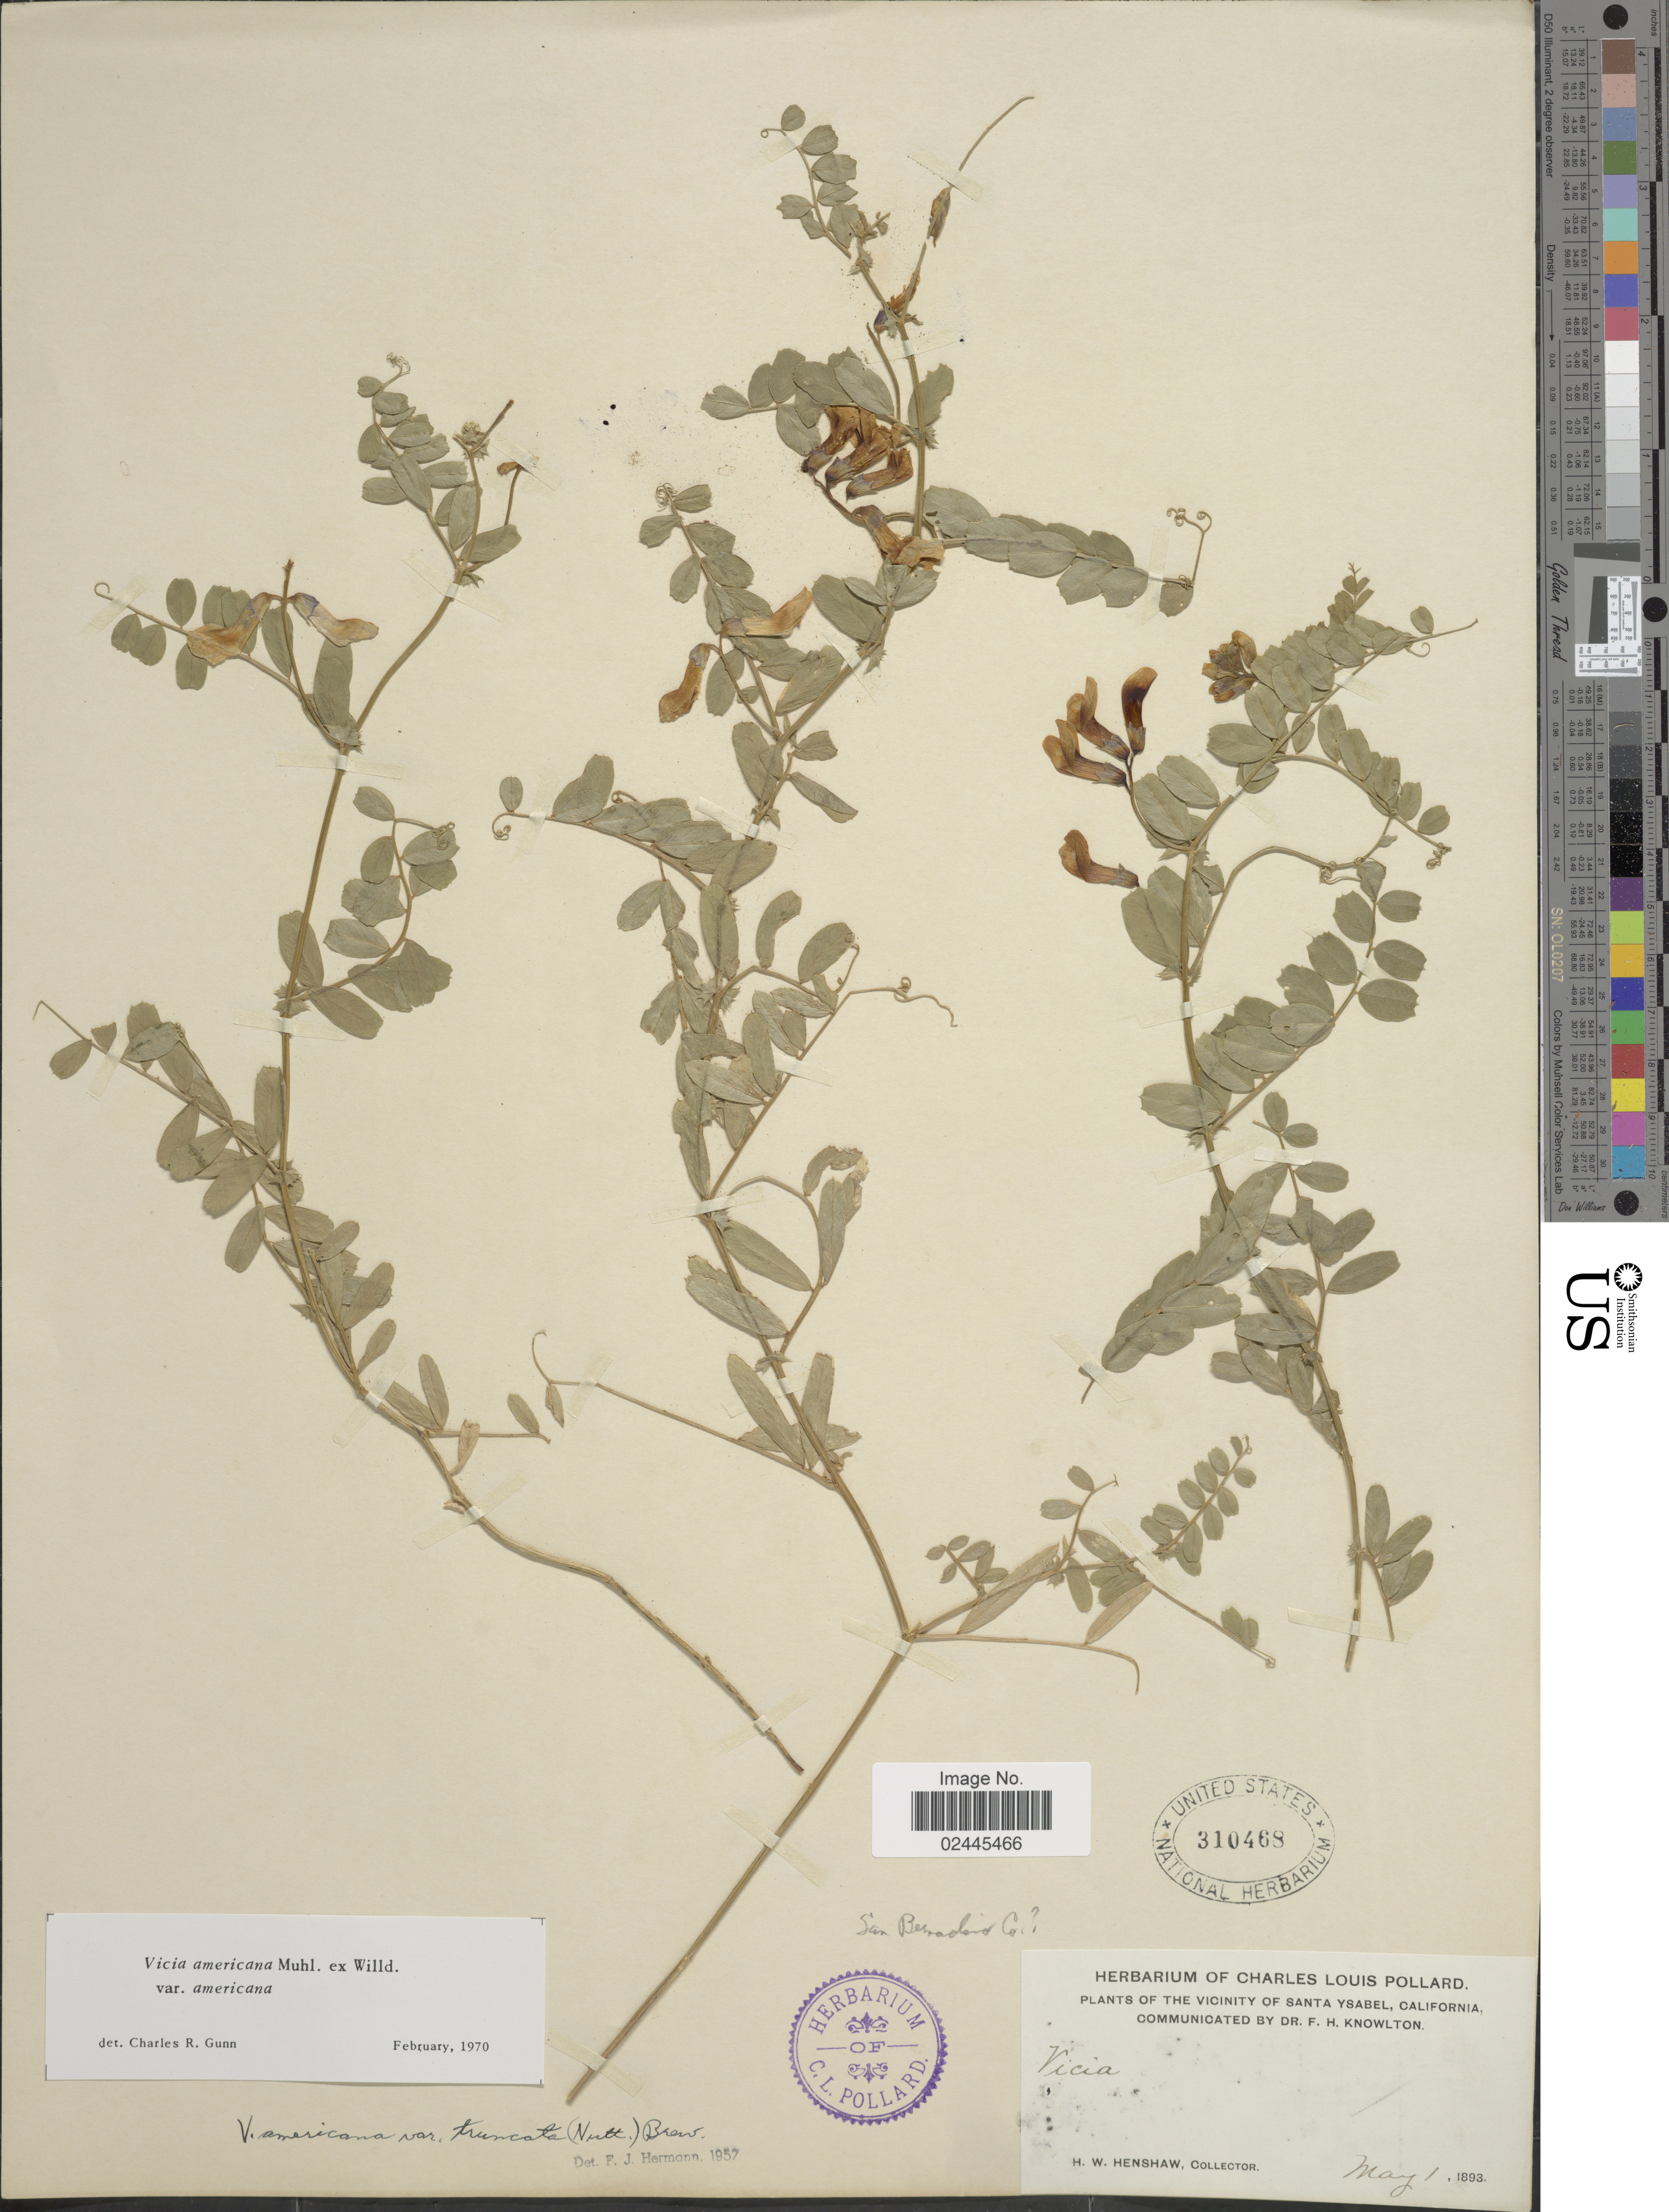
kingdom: Plantae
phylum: Tracheophyta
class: Magnoliopsida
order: Fabales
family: Fabaceae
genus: Vicia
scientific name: Vicia americana var. americana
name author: Muhl. ex Willd.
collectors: H. Henshaw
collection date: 1893-05-01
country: United States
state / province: California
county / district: San Bernardino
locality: Vicinity of Santa Ysabel, San Bernardino Co.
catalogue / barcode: US 310468